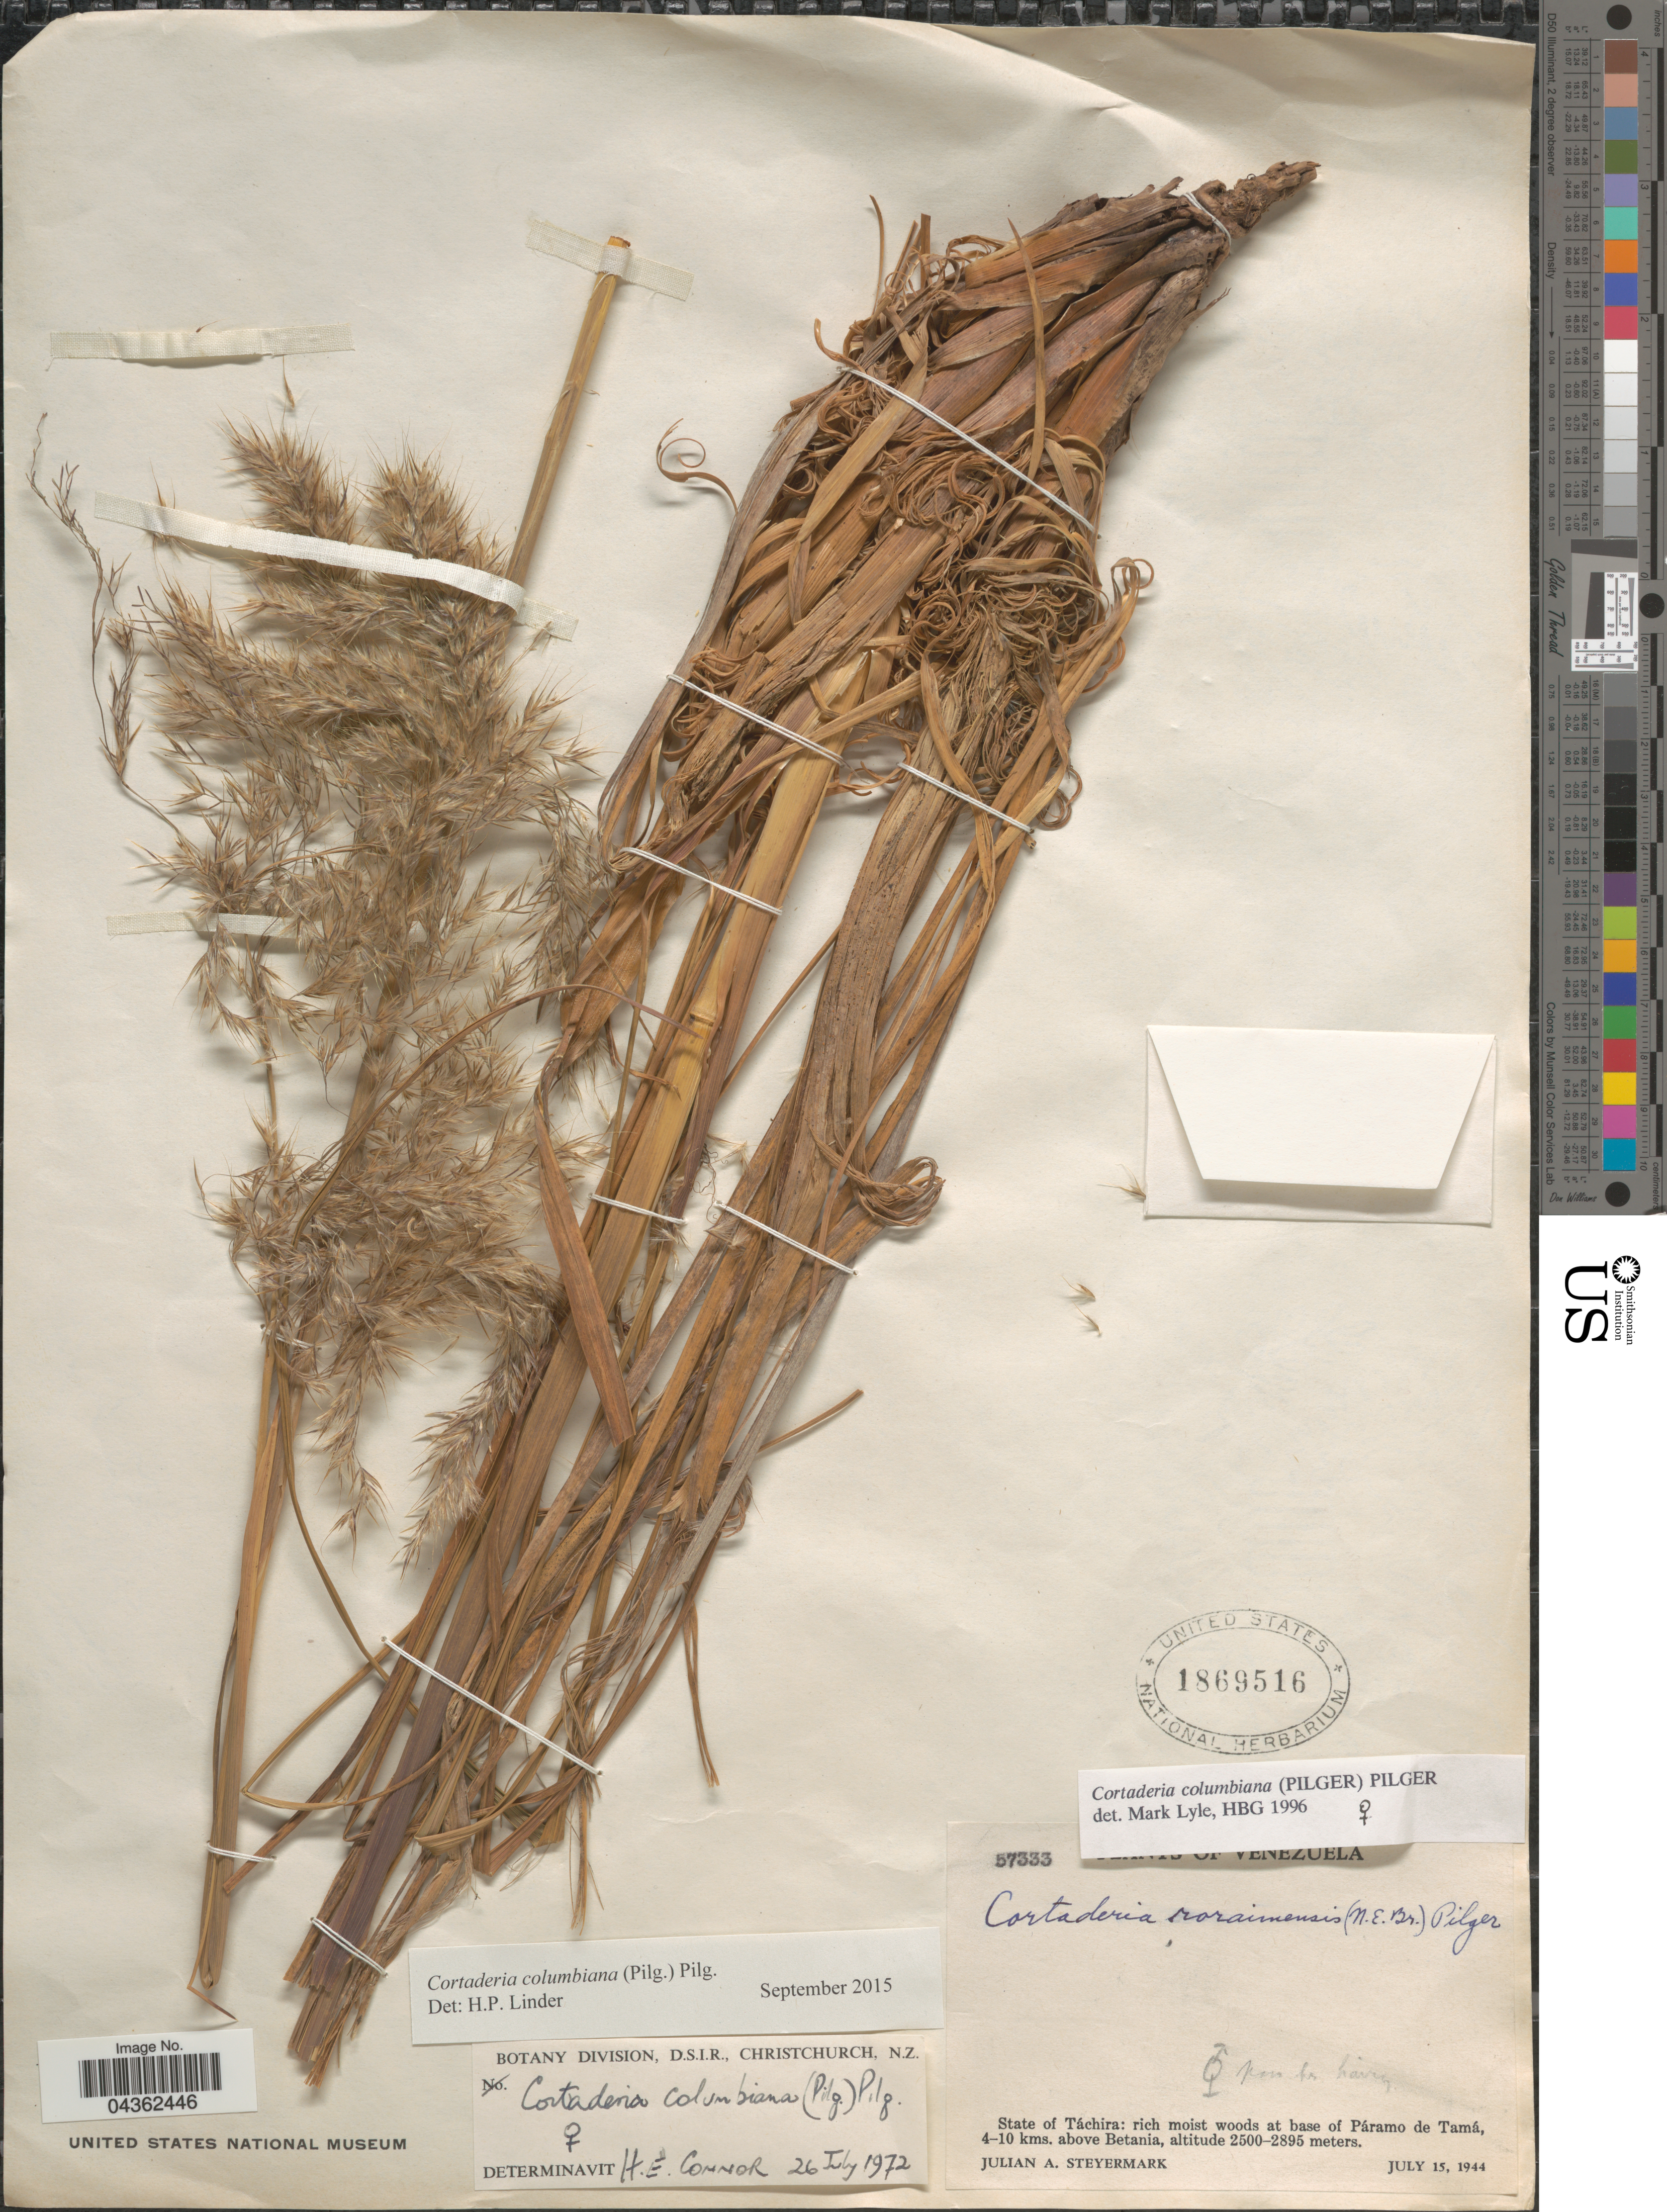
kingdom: Plantae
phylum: Tracheophyta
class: Liliopsida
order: Poales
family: Poaceae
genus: Cortaderia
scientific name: Cortaderia columbiana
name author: (Pilg.) Pilg.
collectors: J. Steyermark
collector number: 57333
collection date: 1944-07-15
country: Venezuela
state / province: Tachira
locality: Rich moist woods at Base of Páramo de Tamá, 4-10 kms. above Betania.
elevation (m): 2500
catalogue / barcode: US 1869516